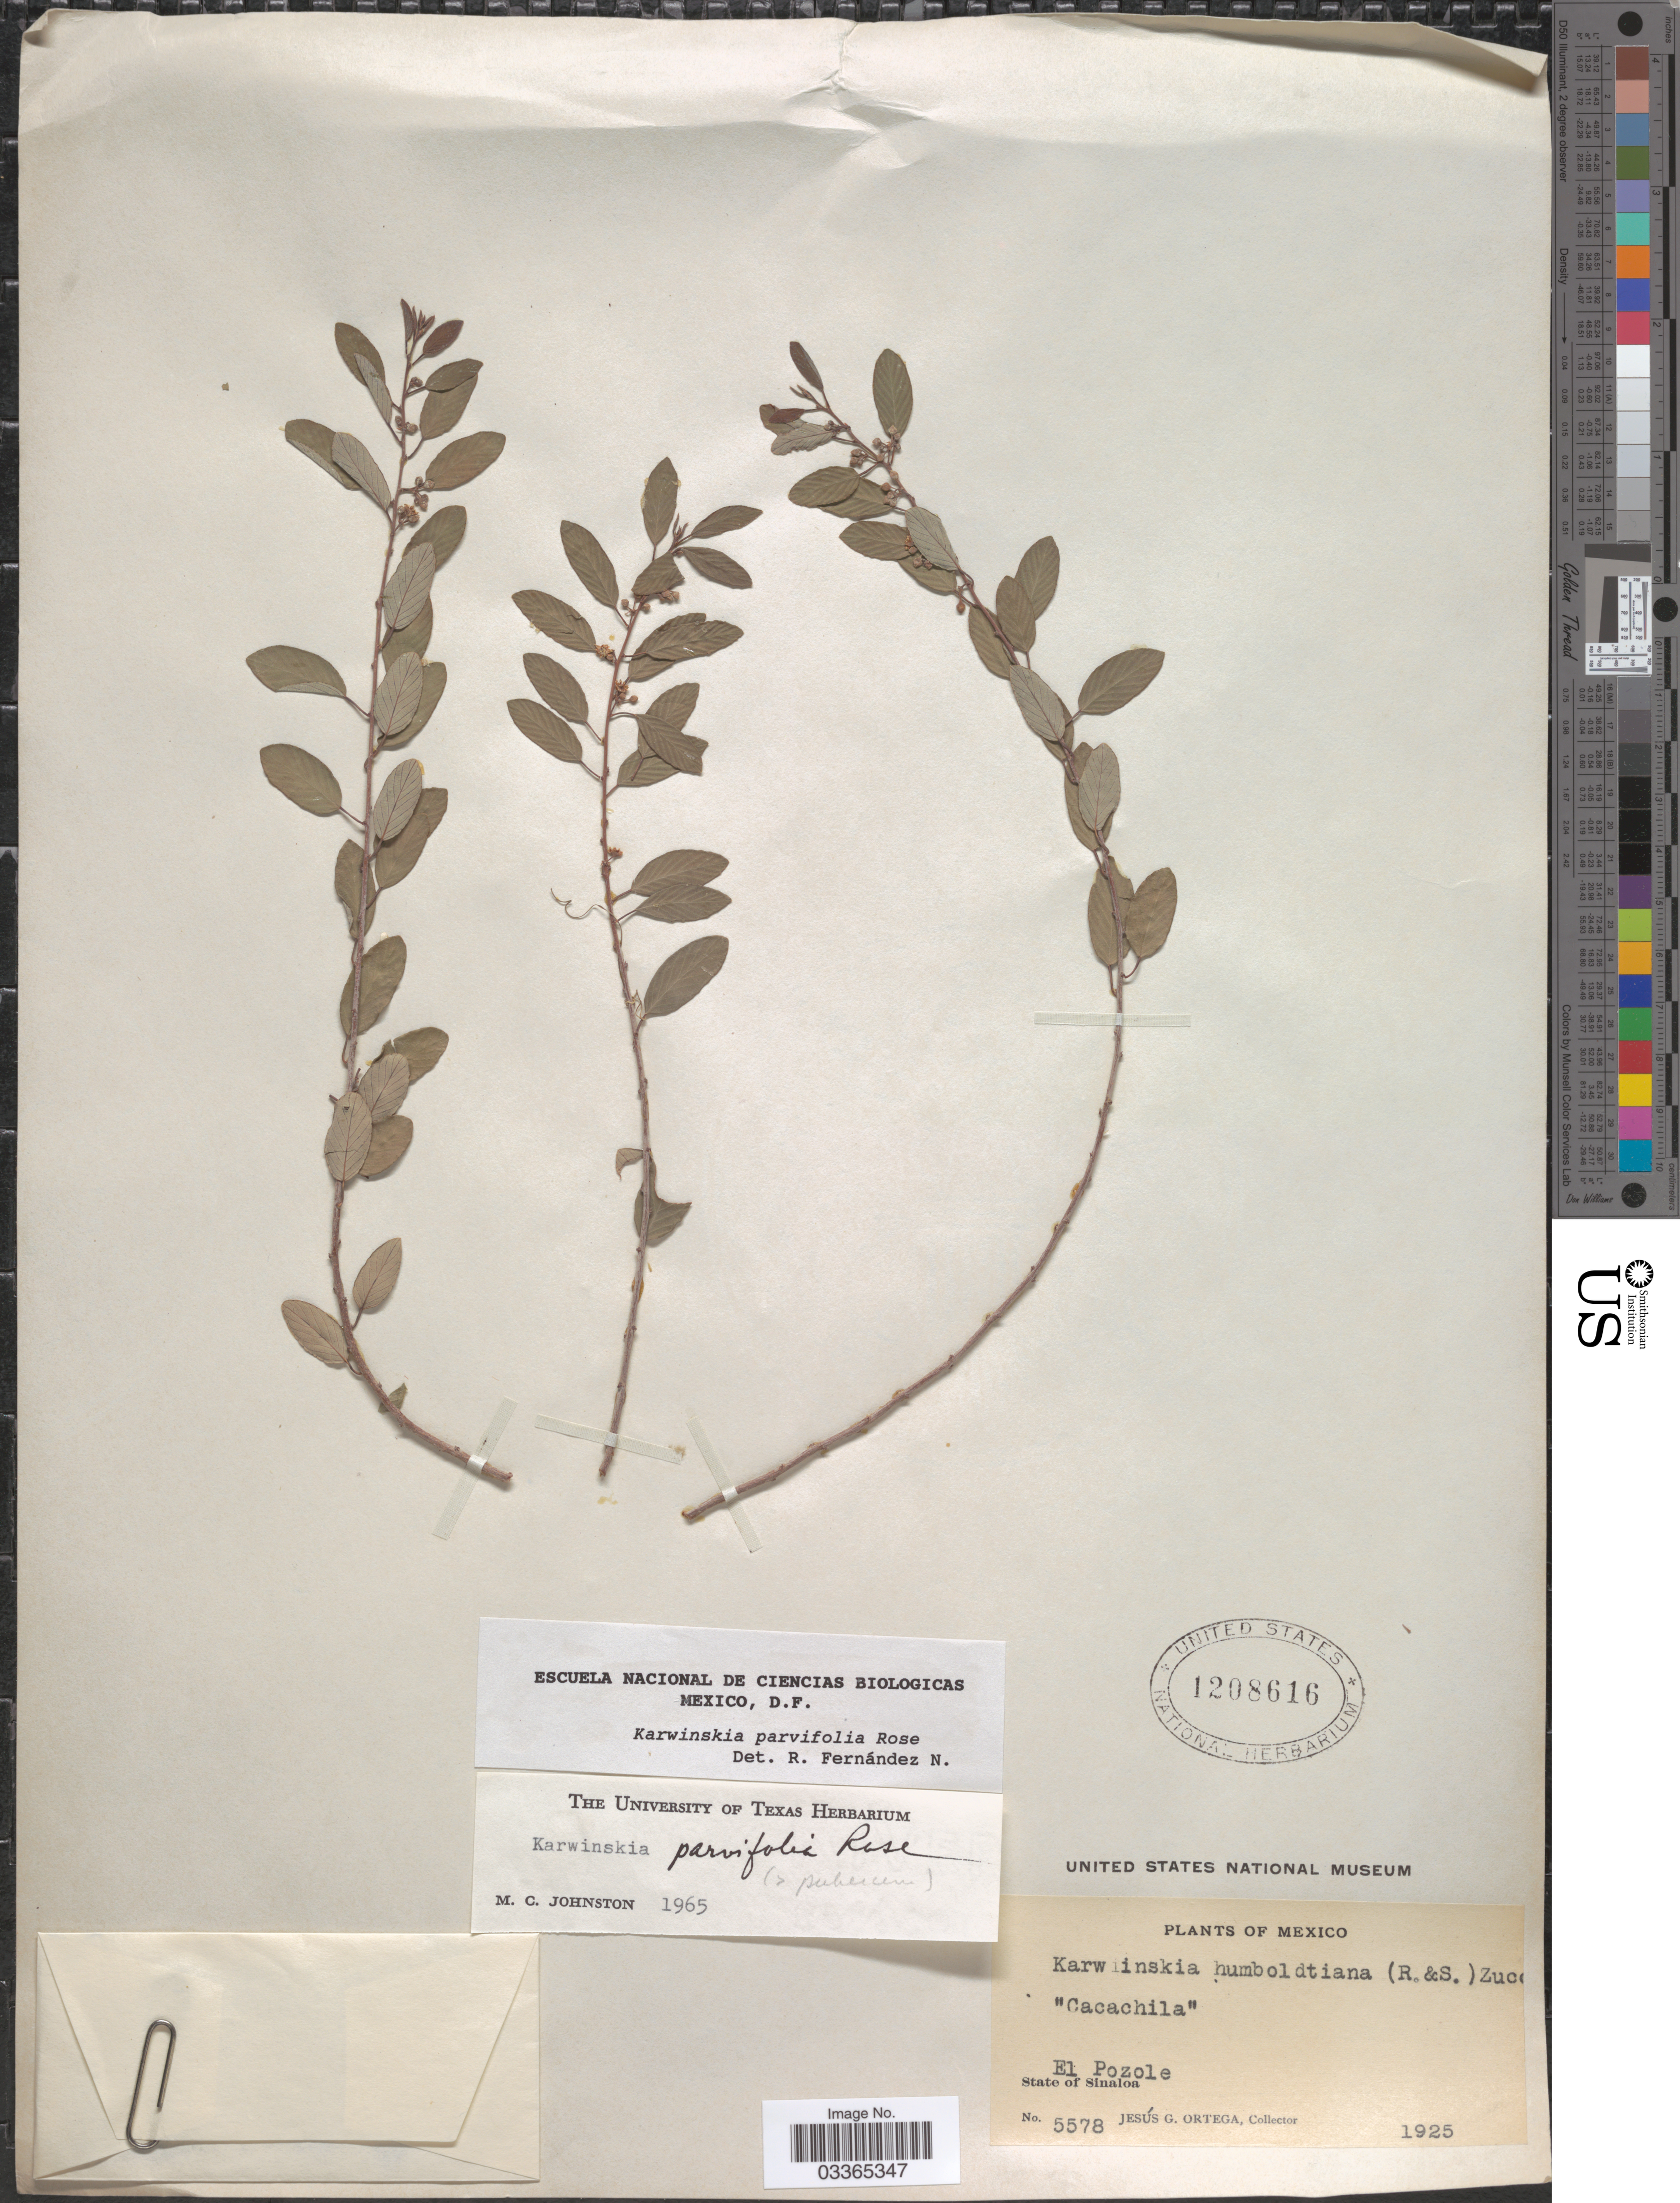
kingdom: Plantae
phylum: Tracheophyta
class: Magnoliopsida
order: Rosales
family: Rhamnaceae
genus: Karwinskia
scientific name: Karwinskia parvifolia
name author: Rose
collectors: J. Ortega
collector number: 5578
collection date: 1925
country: Mexico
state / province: Sinaloa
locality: El Pozole.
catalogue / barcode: US 1208616